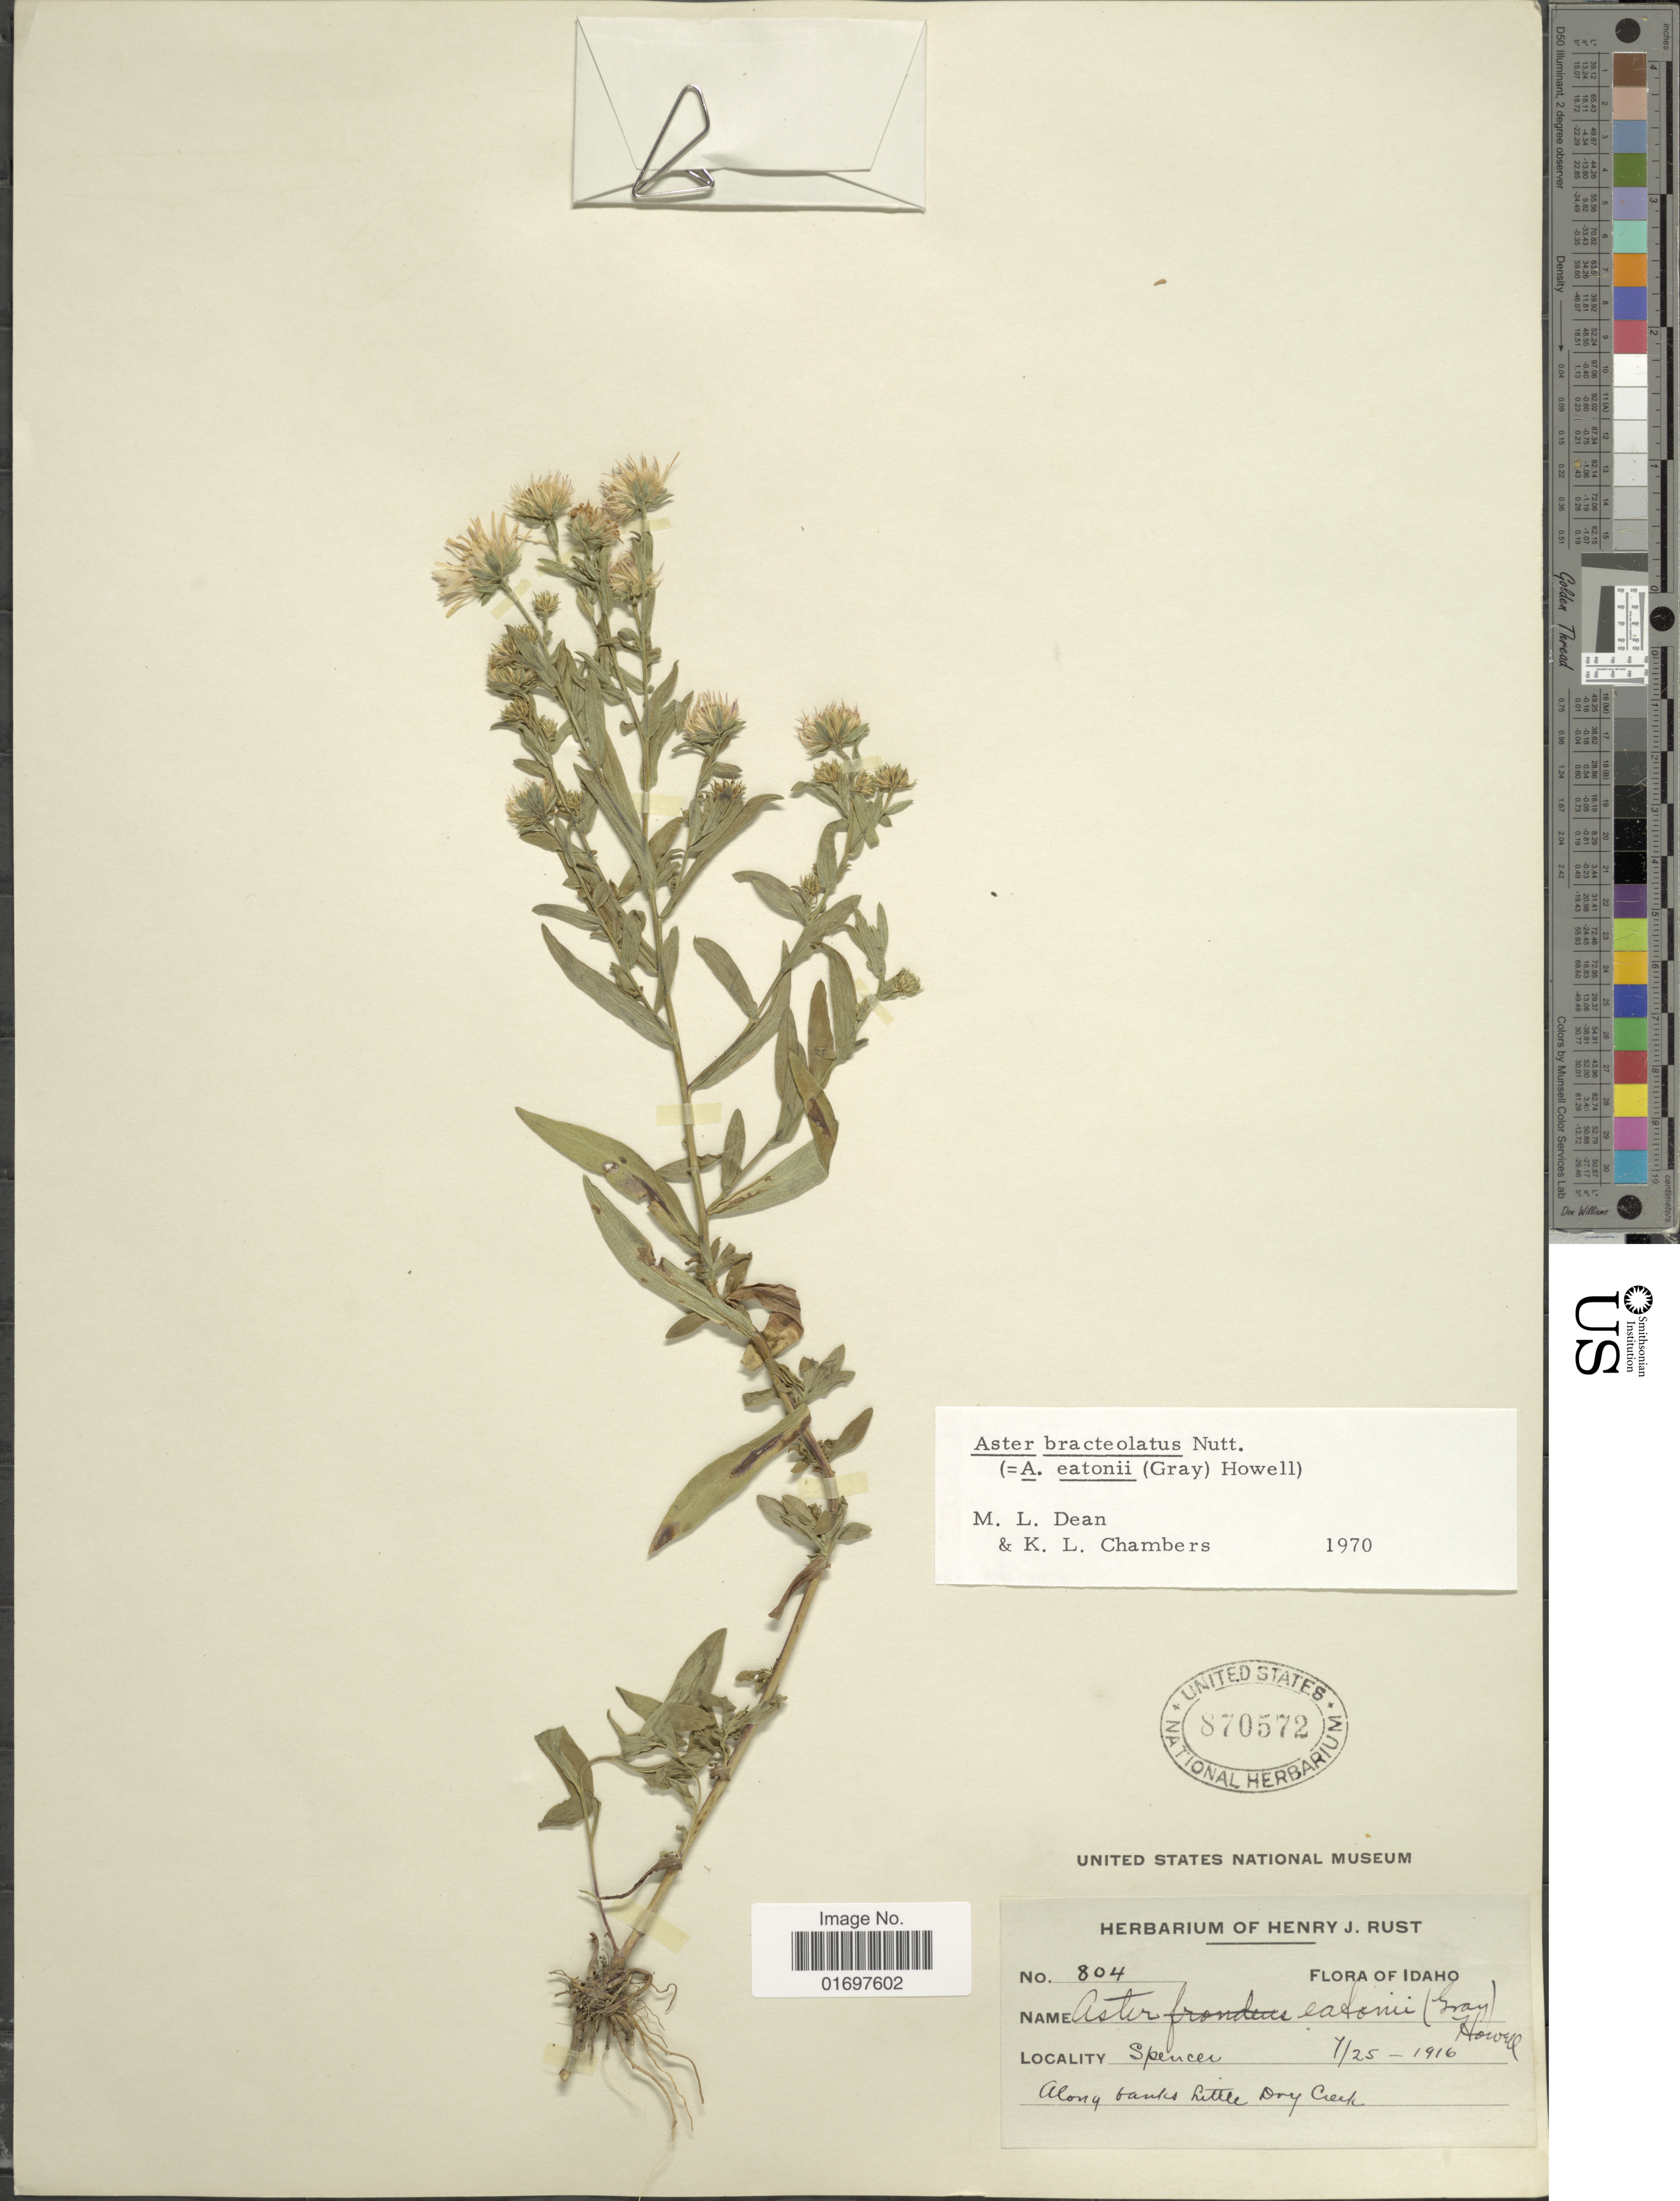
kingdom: Plantae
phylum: Tracheophyta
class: Magnoliopsida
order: Asterales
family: Asteraceae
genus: Symphyotrichum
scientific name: Symphyotrichum bracteolatum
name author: (Nutt.) G.L. Nesom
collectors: ex herb. Henry J. Rust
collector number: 804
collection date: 1916-07-25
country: United States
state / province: Idaho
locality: Spencer, Along banks Little Dry Creek, Idaho.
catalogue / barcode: US 870572